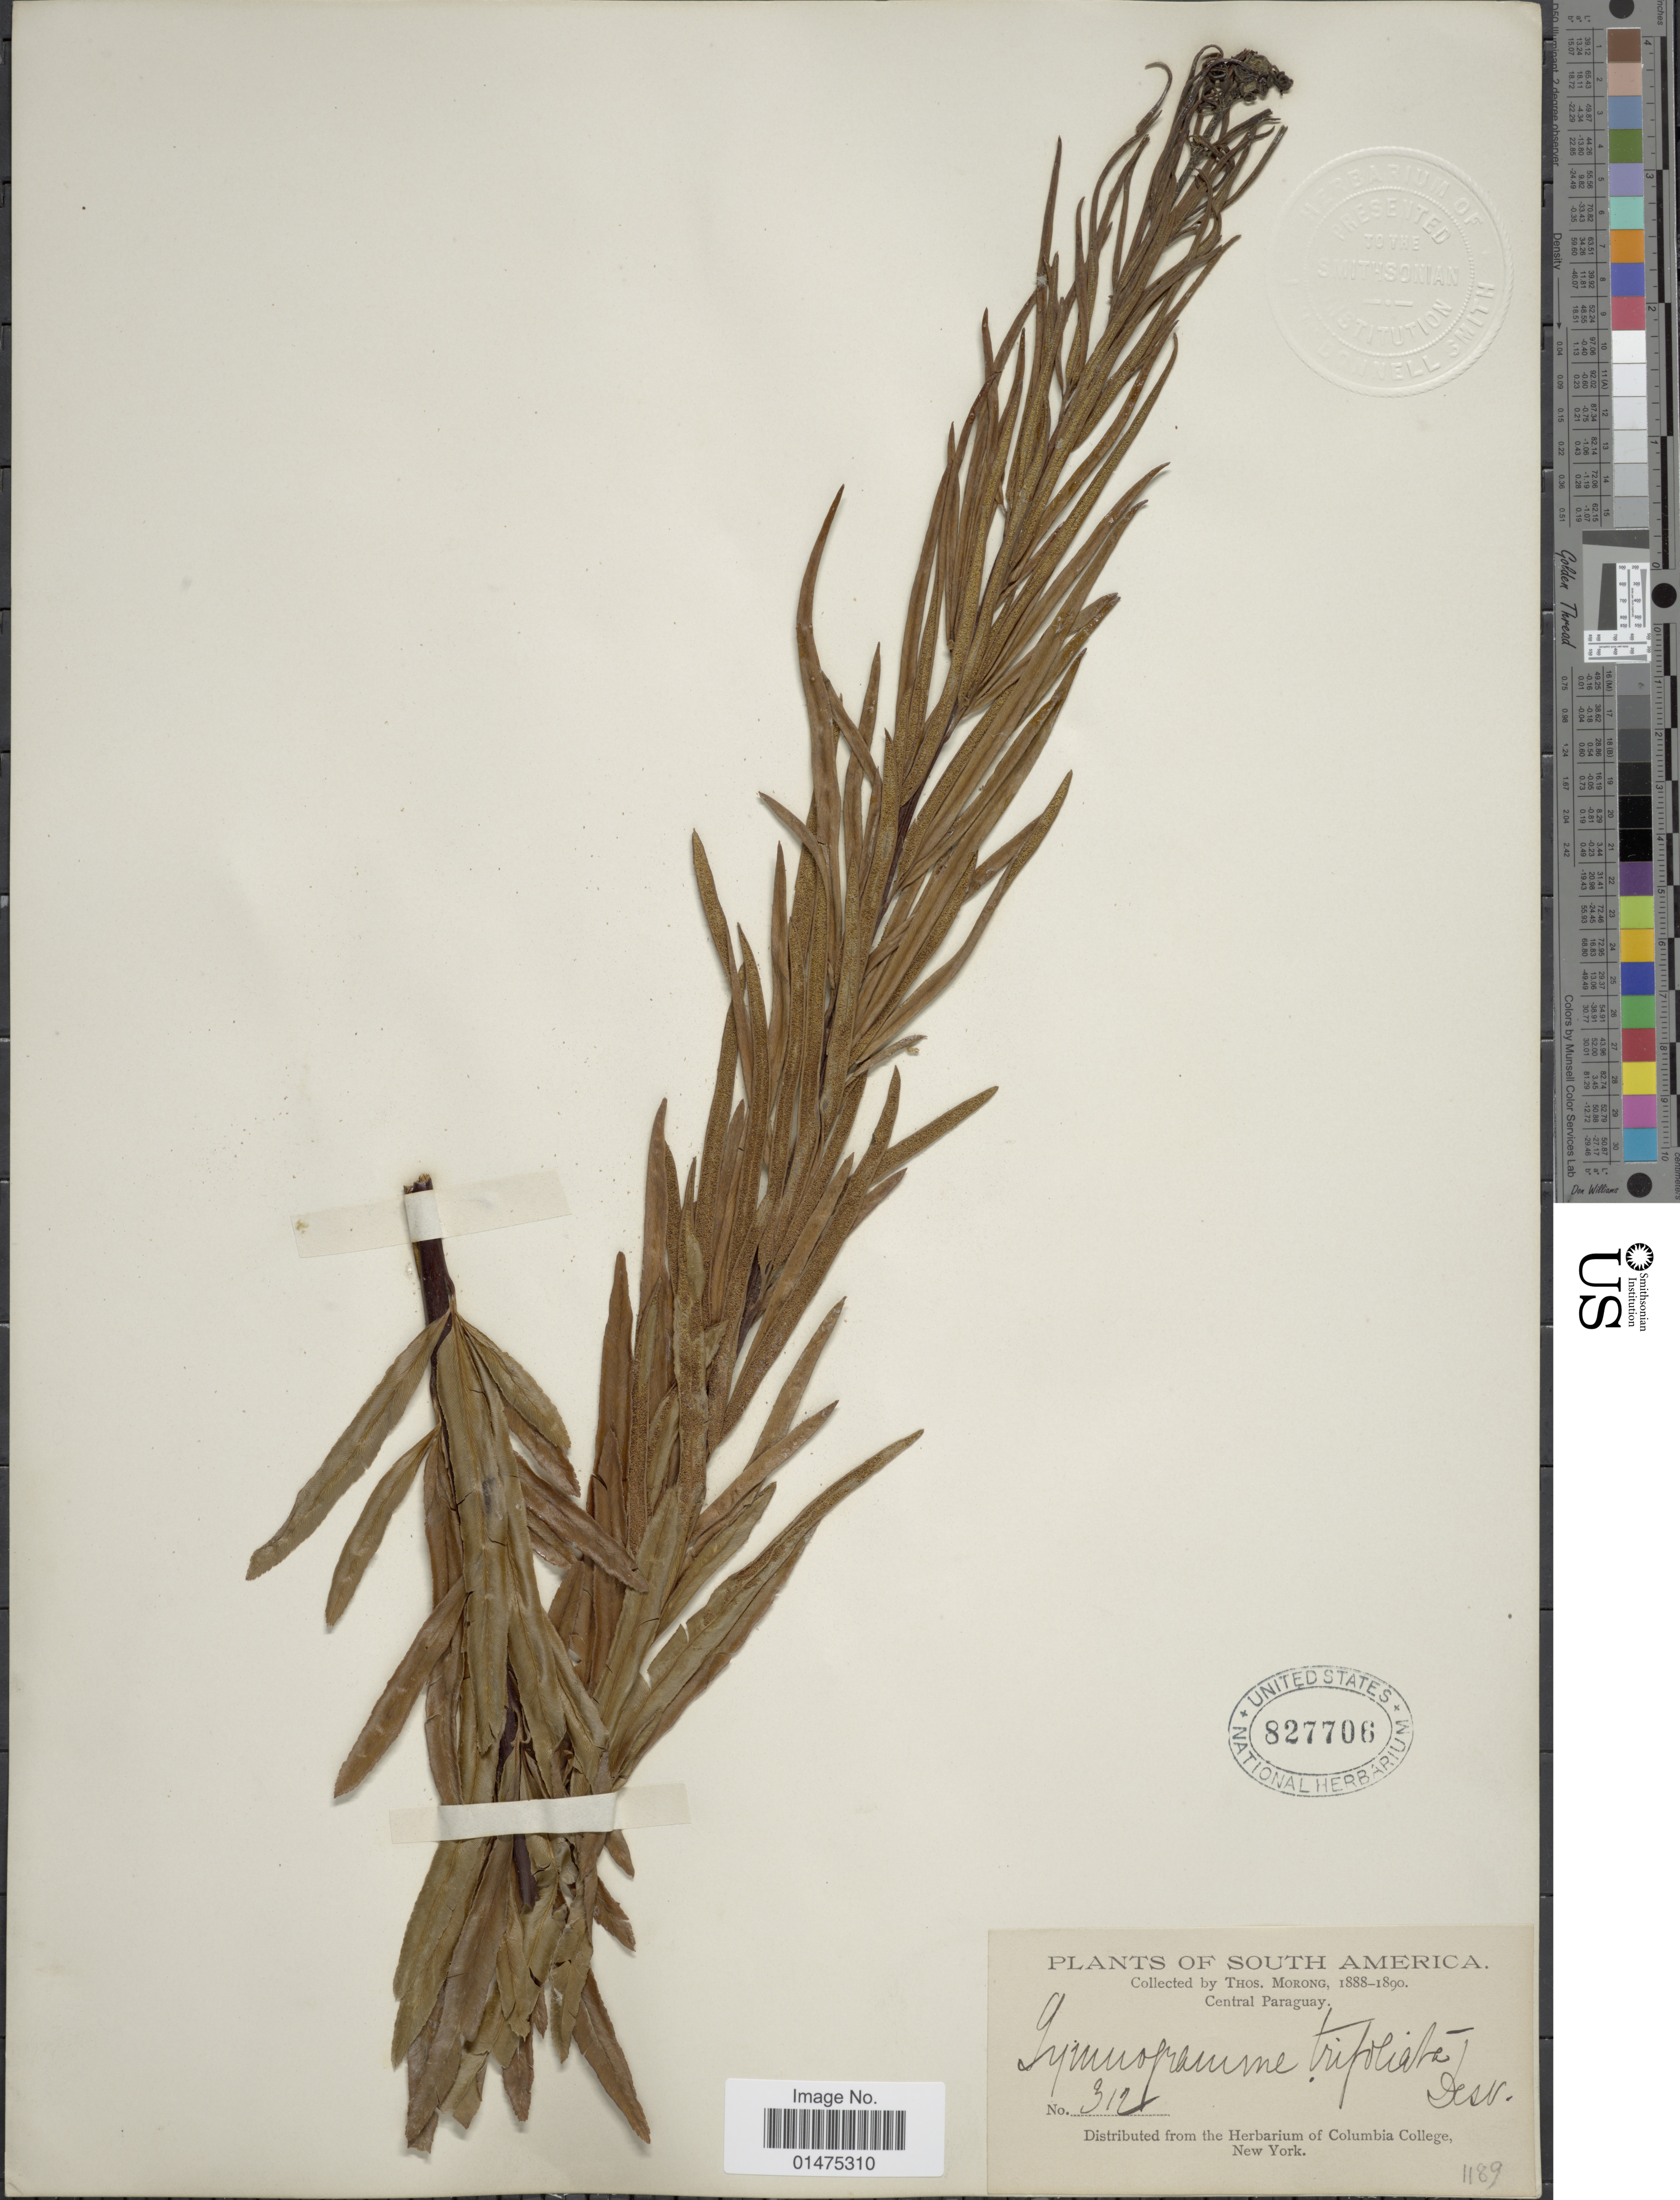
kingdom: Plantae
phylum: Tracheophyta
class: Polypodiopsida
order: Polypodiales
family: Pteridaceae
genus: Pityrogramma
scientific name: Pityrogramma trifoliata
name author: (L.) R.M. Tryon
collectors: ex herb. T. Morong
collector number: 312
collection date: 1888/1890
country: Paraguay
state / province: Central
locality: Central Paraguay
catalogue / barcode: US 827706